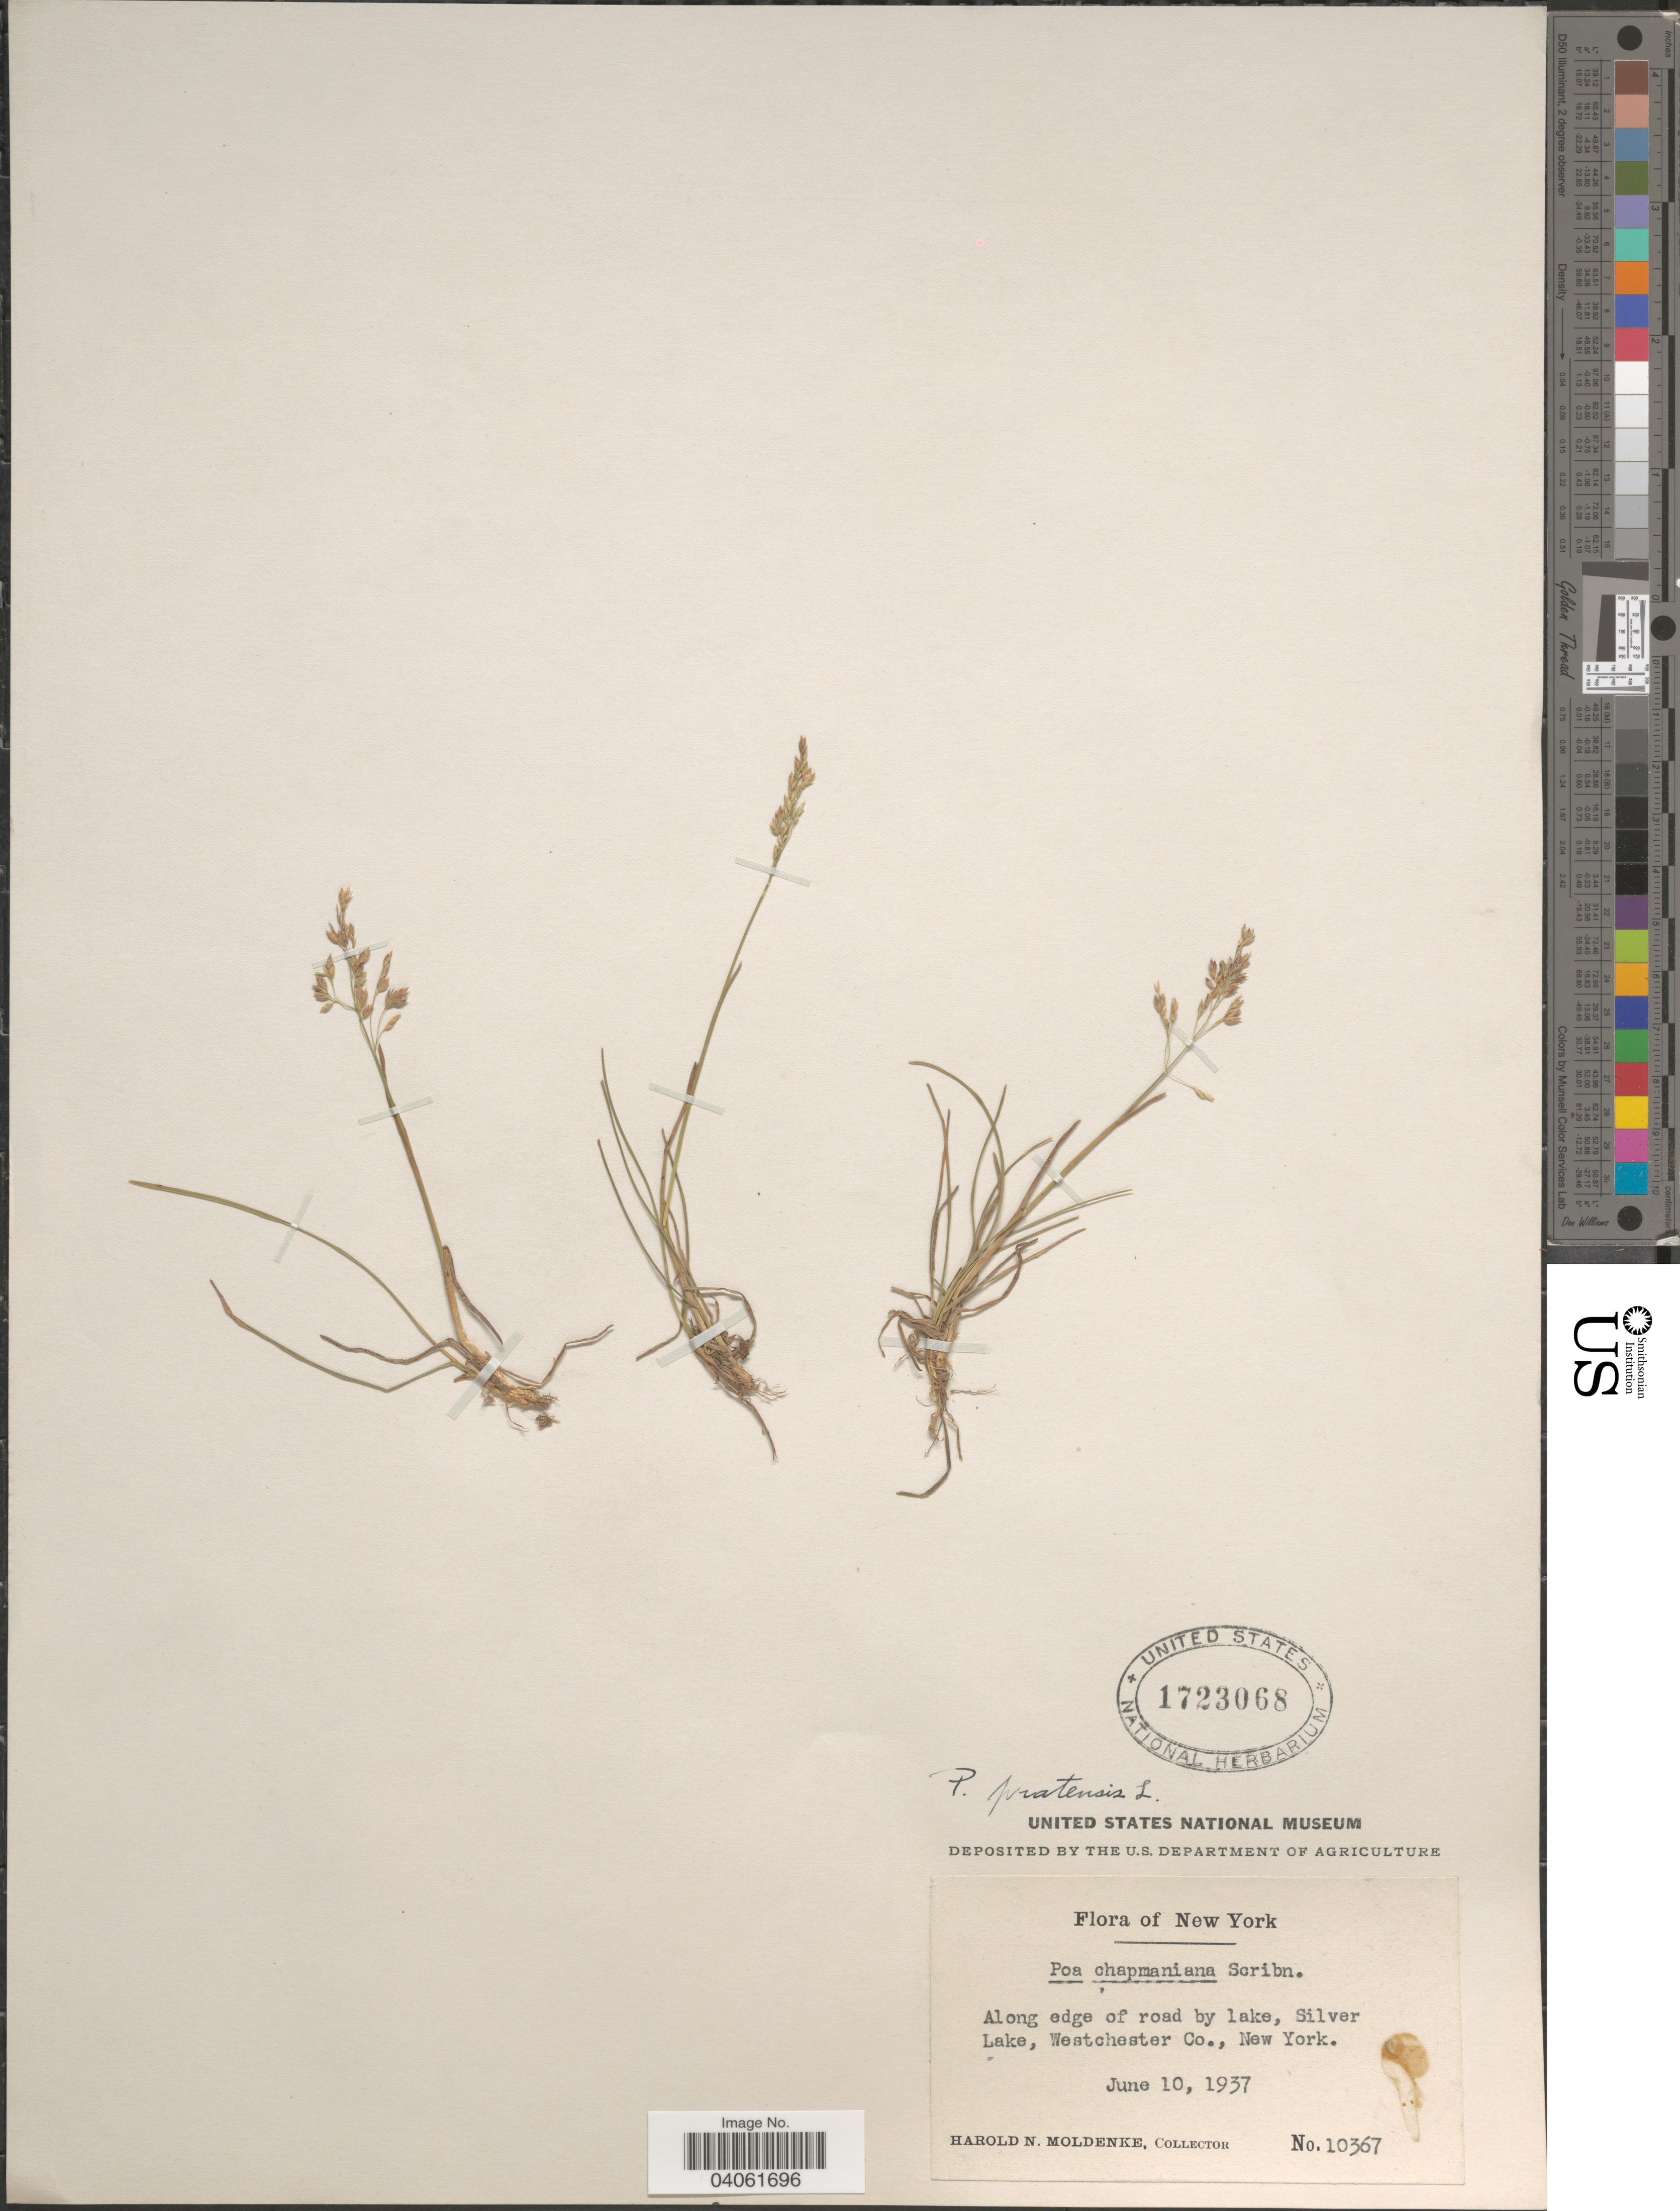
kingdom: Plantae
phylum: Tracheophyta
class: Liliopsida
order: Poales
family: Poaceae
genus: Poa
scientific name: Poa pratensis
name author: L.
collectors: H. N. Moldenke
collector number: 10367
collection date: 1937-06-10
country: United States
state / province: New York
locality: Silver Lake, Westchester Co.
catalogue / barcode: US 1723068